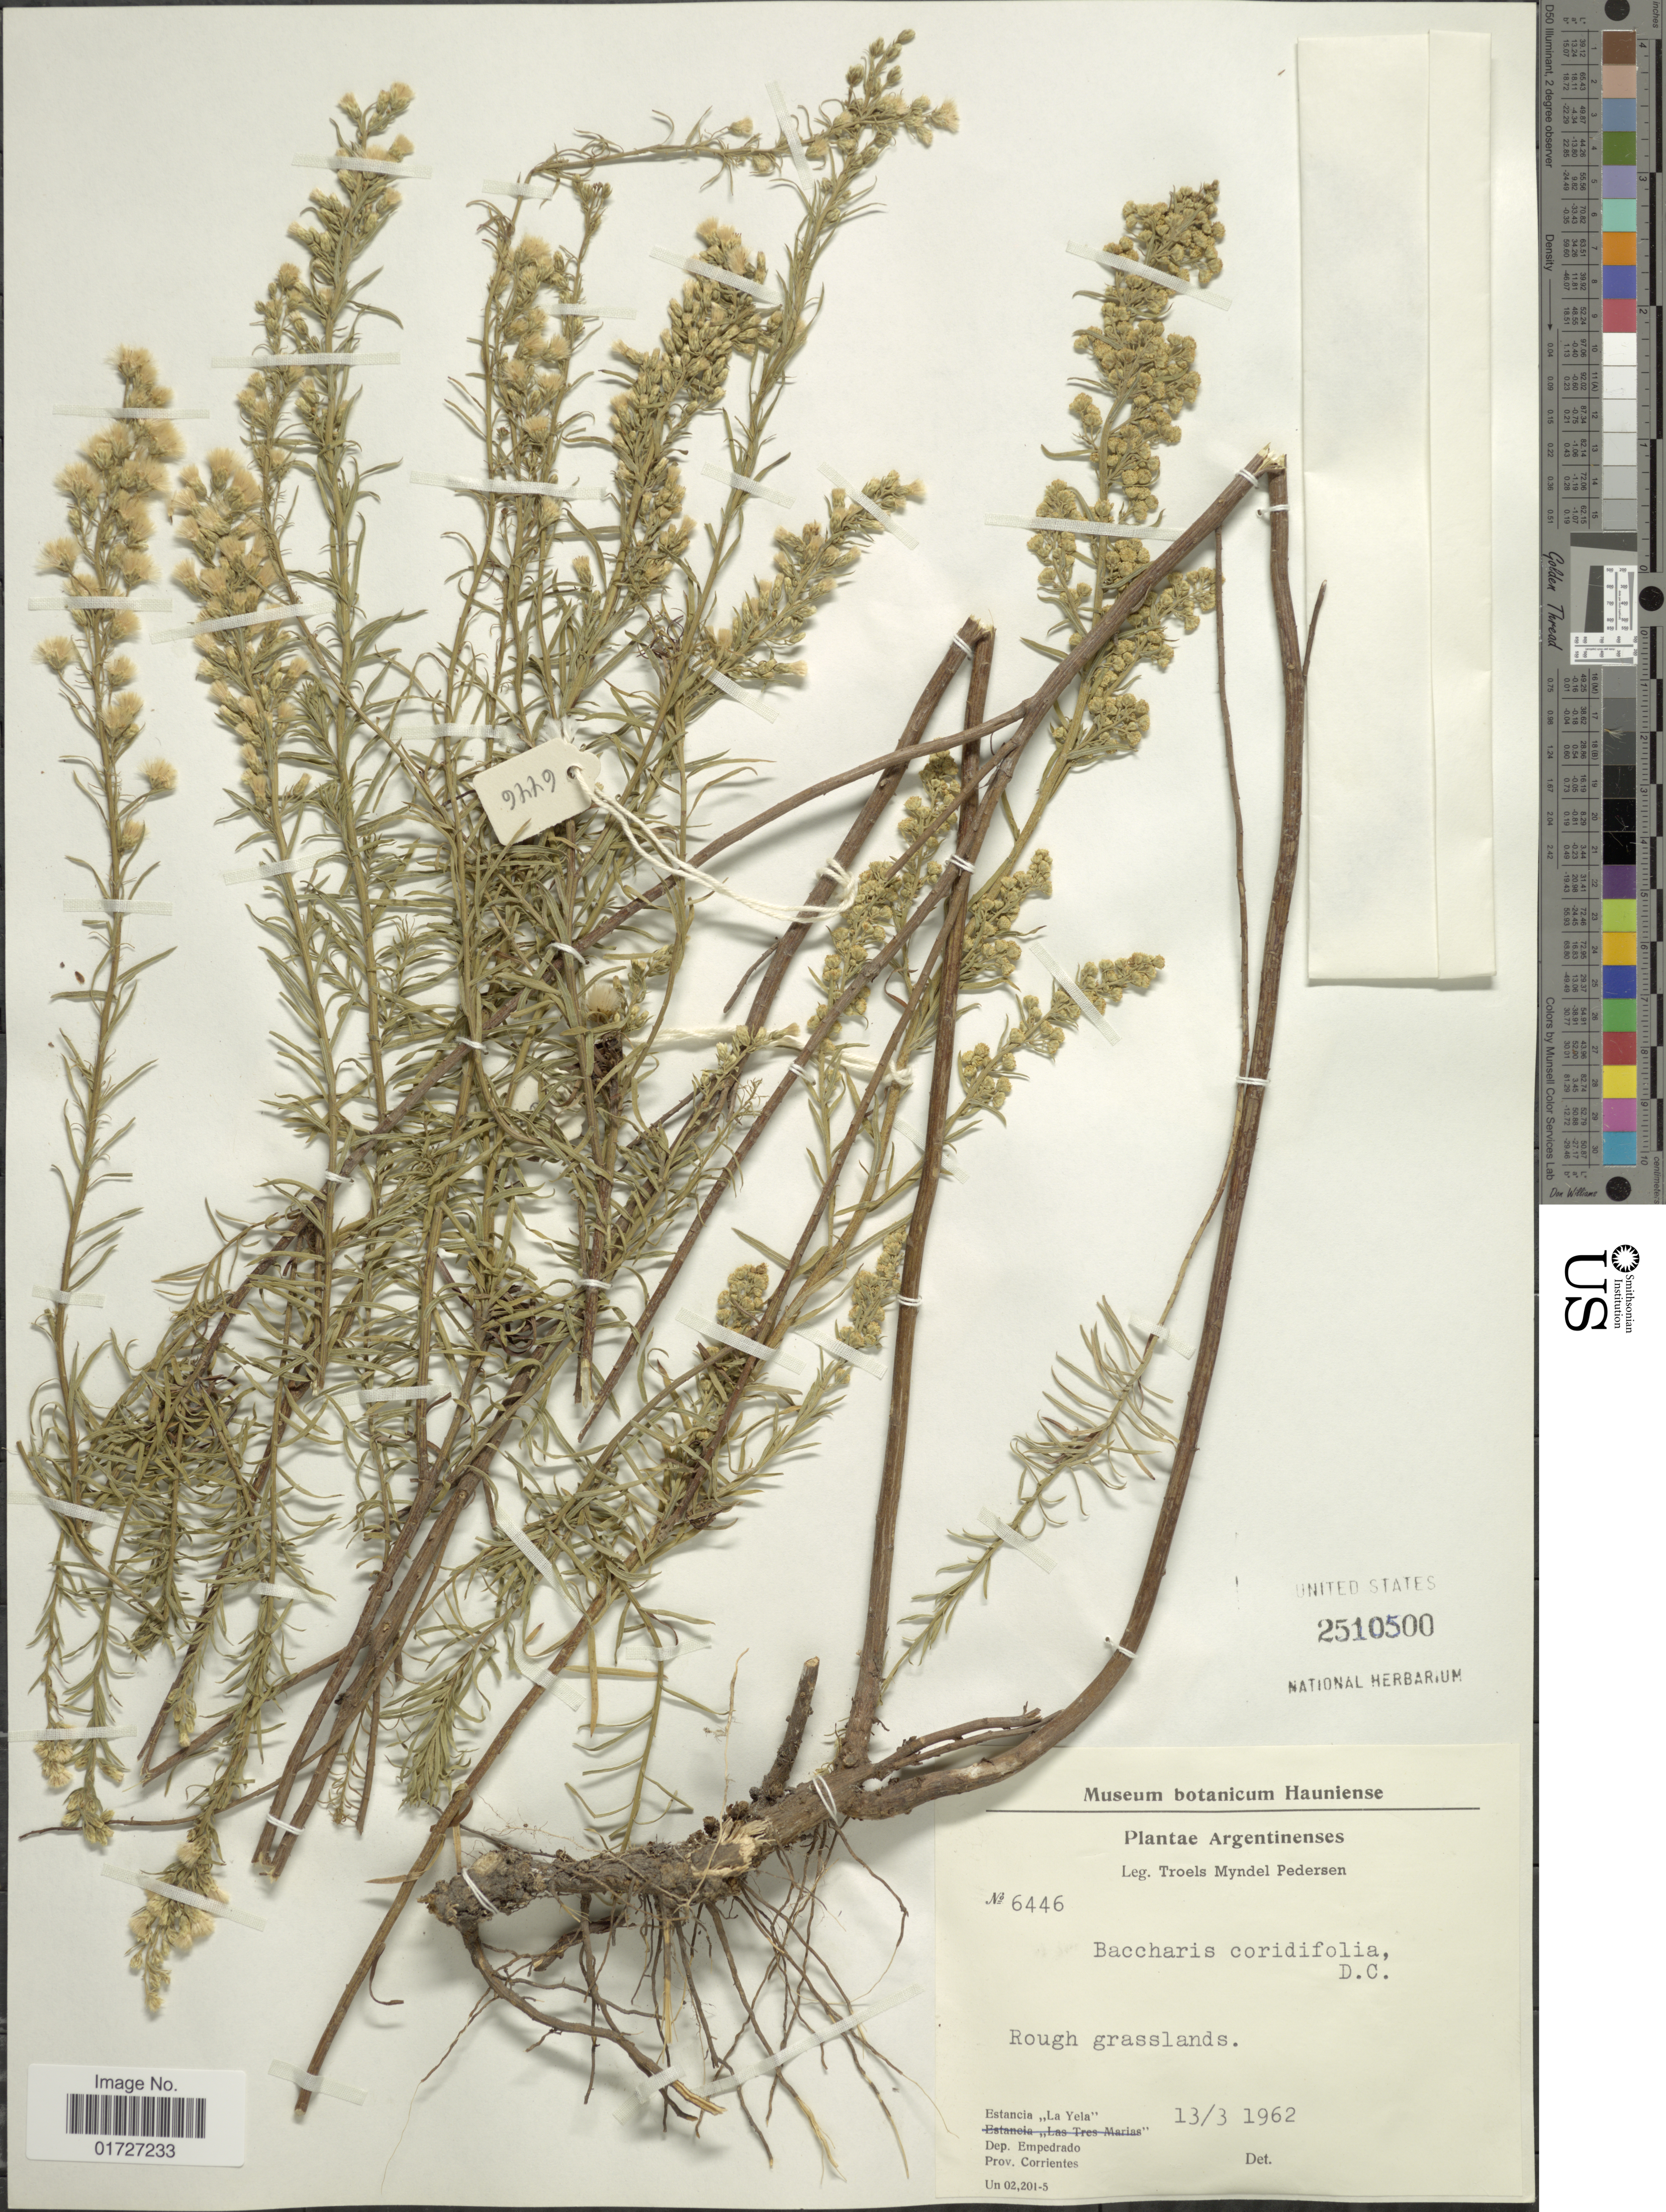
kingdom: Plantae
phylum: Tracheophyta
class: Magnoliopsida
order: Asterales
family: Asteraceae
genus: Baccharis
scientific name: Baccharis coridifolia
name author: DC.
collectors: T. Pederson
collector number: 6446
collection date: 1962-03-13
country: Argentina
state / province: Corrientes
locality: Estancia La Yela, Dep. Empedrado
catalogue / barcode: US 2510500